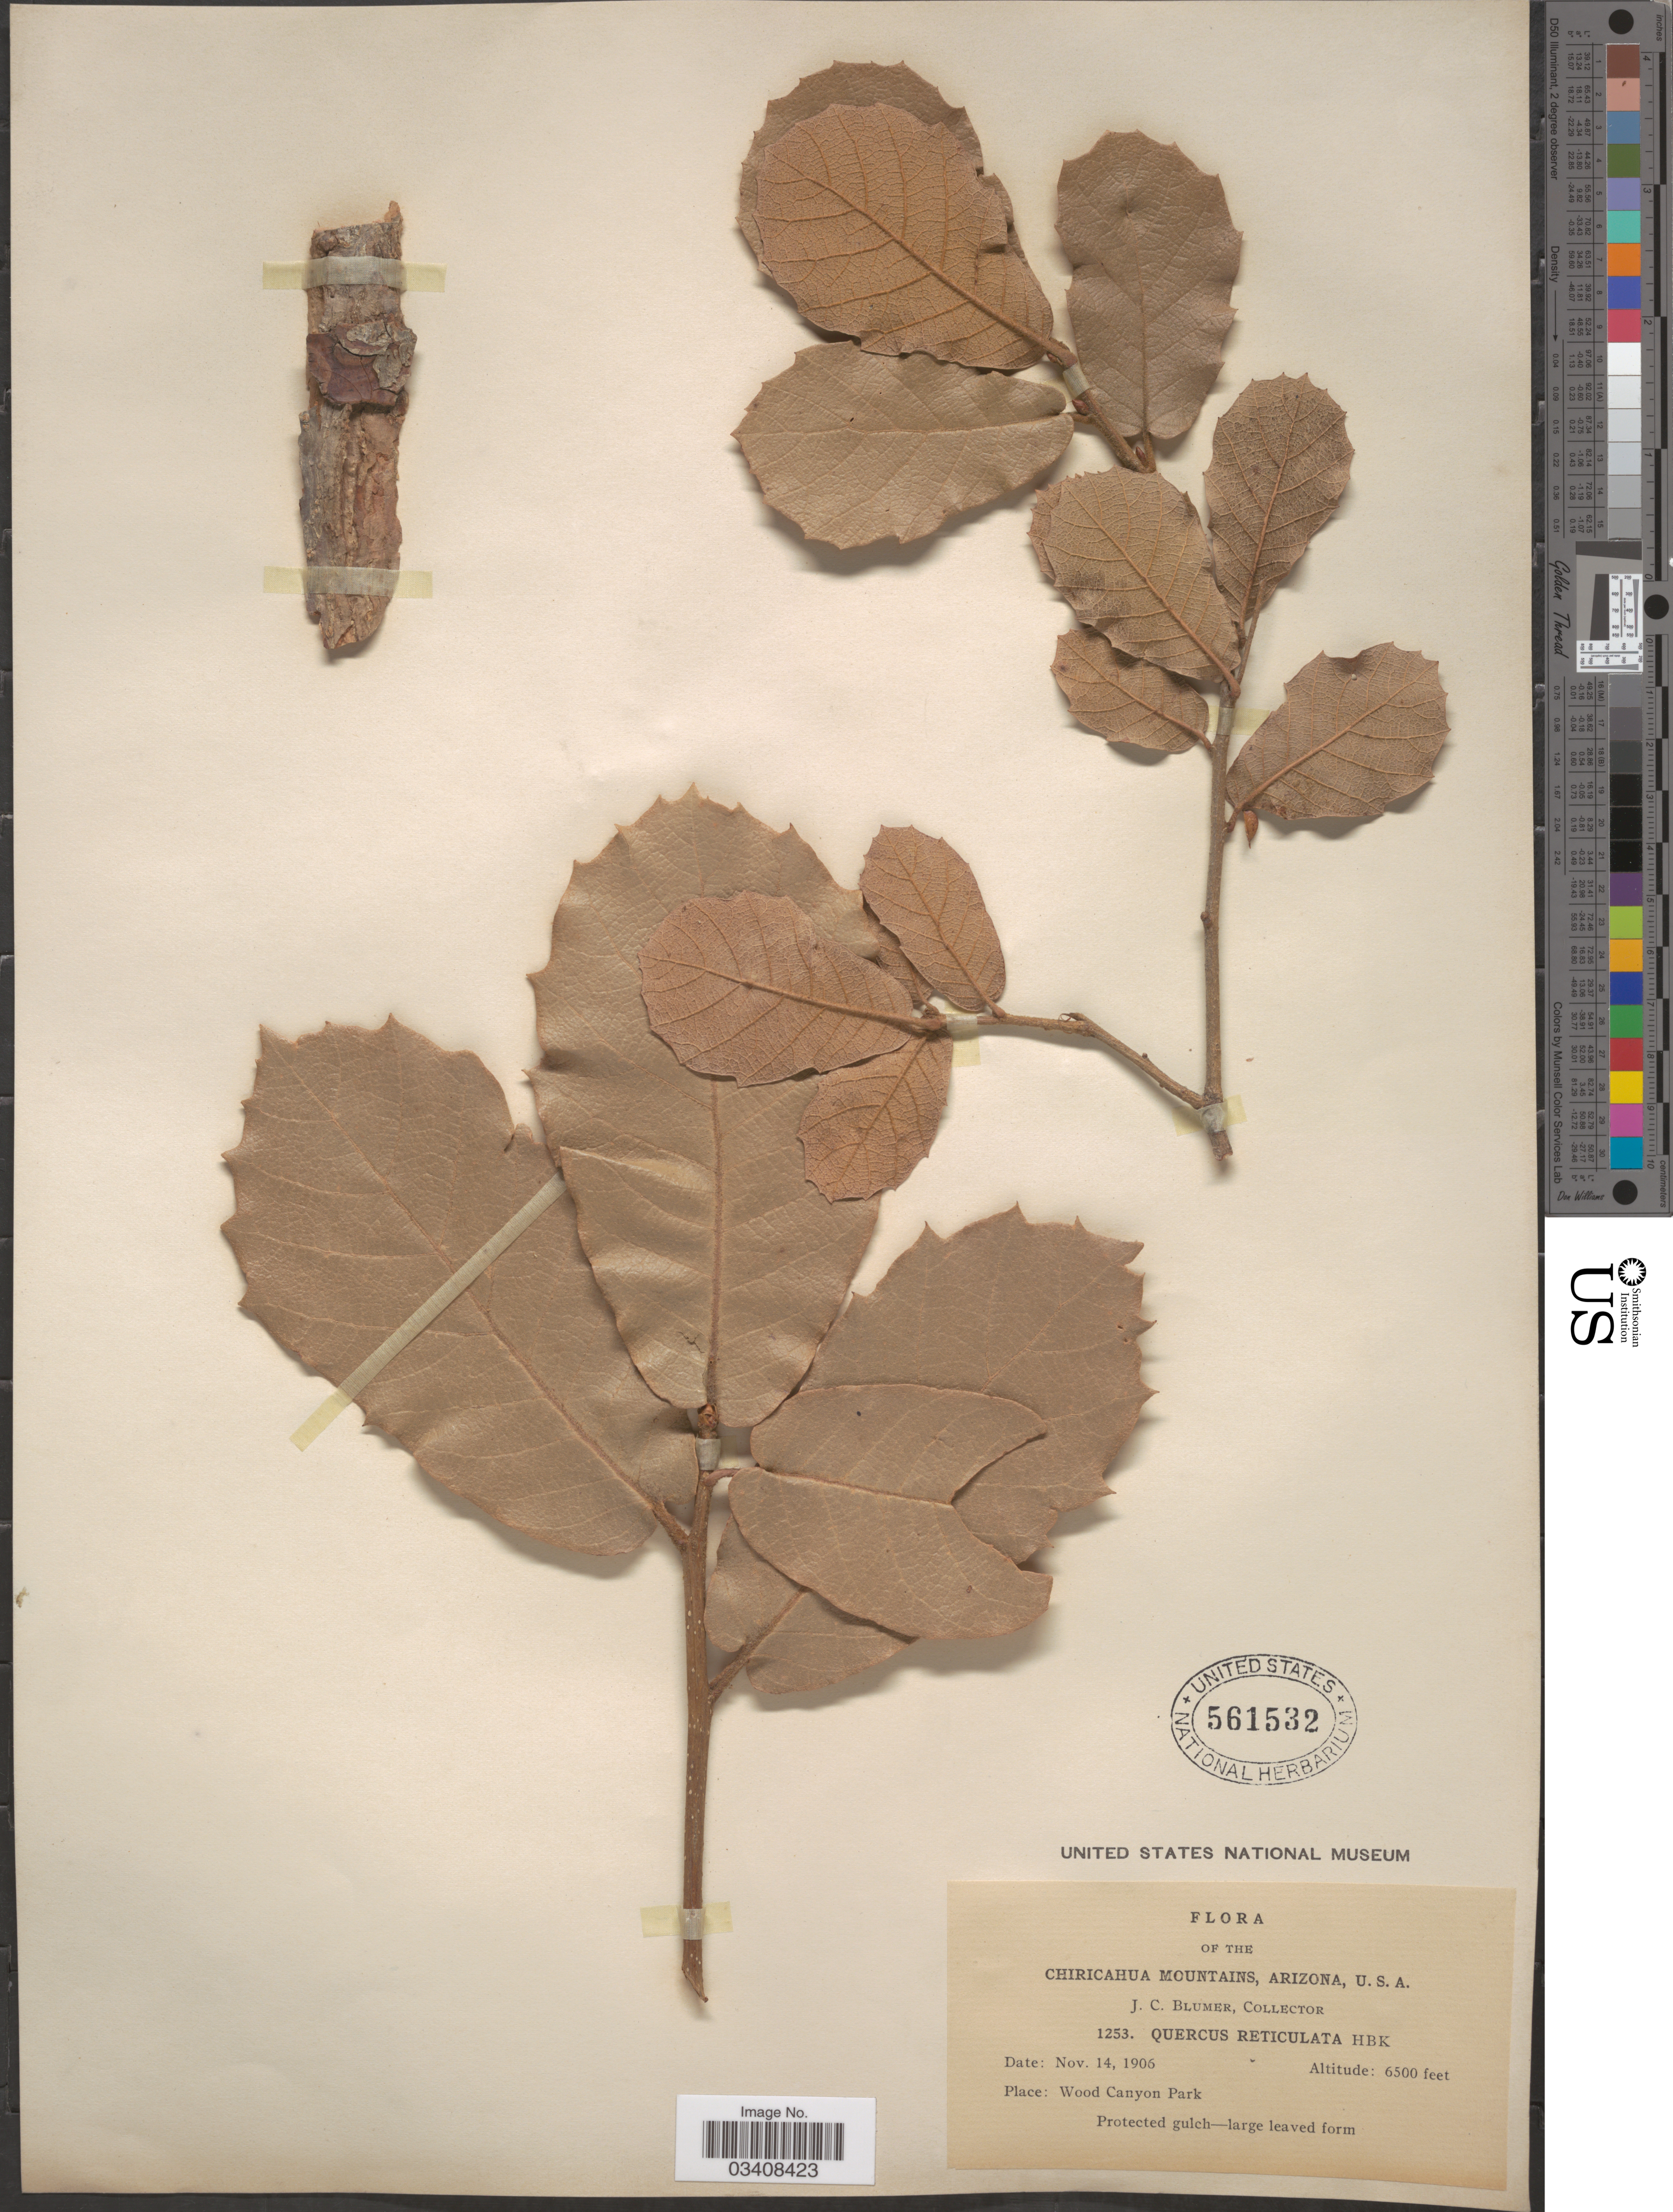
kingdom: Plantae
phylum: Tracheophyta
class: Magnoliopsida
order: Fagales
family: Fagaceae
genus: Quercus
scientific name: Quercus rugosa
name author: Née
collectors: J. C. Blumer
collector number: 1253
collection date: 1906-11-14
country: United States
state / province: Arizona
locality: Chiricahua Mountains. Place: Wood Canyon Park.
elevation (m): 1981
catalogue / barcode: US 561532